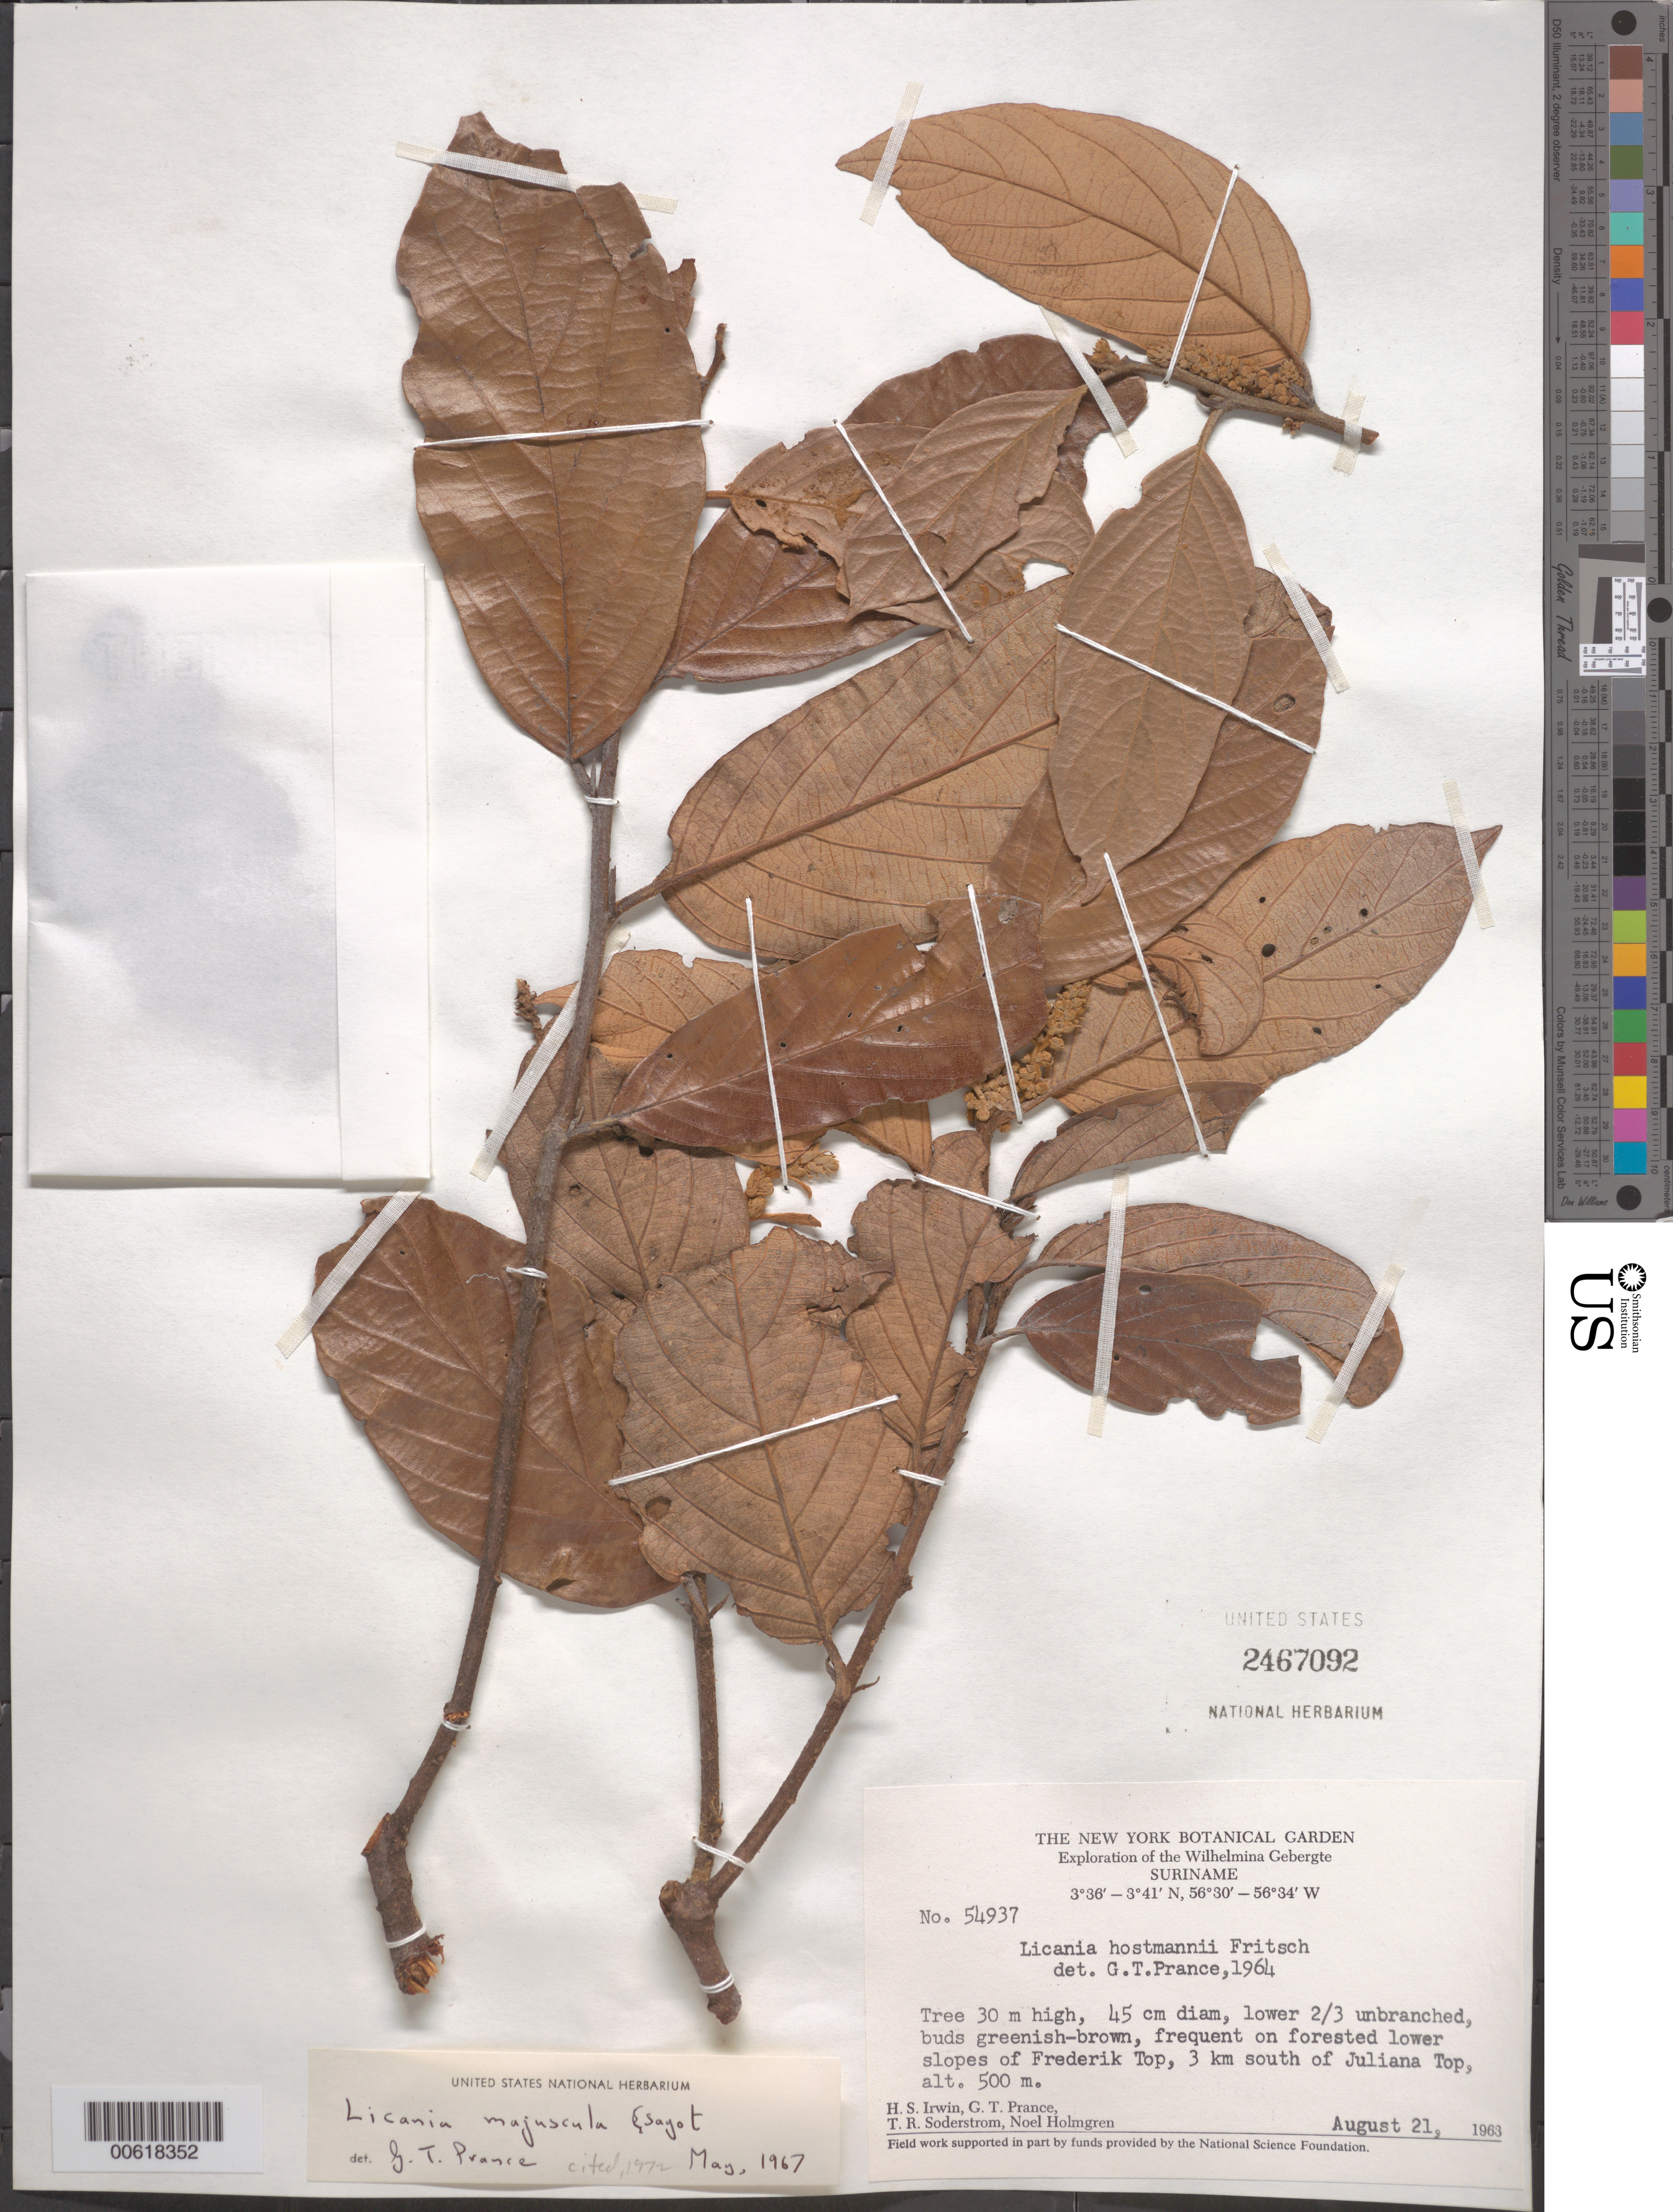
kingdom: Plantae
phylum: Tracheophyta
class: Magnoliopsida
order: Malpighiales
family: Chrysobalanaceae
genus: Licania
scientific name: Licania majuscula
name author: Sagot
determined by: Prance, G. T.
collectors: H. Irwin, G. T. Prance, T. R. Soderstrom & N. H. Holmgren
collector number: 54937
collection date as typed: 21-Aug-63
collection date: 1963-08-21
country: Suriname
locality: Frederik Top, slopes of, 3 km S of Juliana Top, Wilhelmina Gebergte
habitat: Forested lower slopes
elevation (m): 500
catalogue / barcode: US 2467092